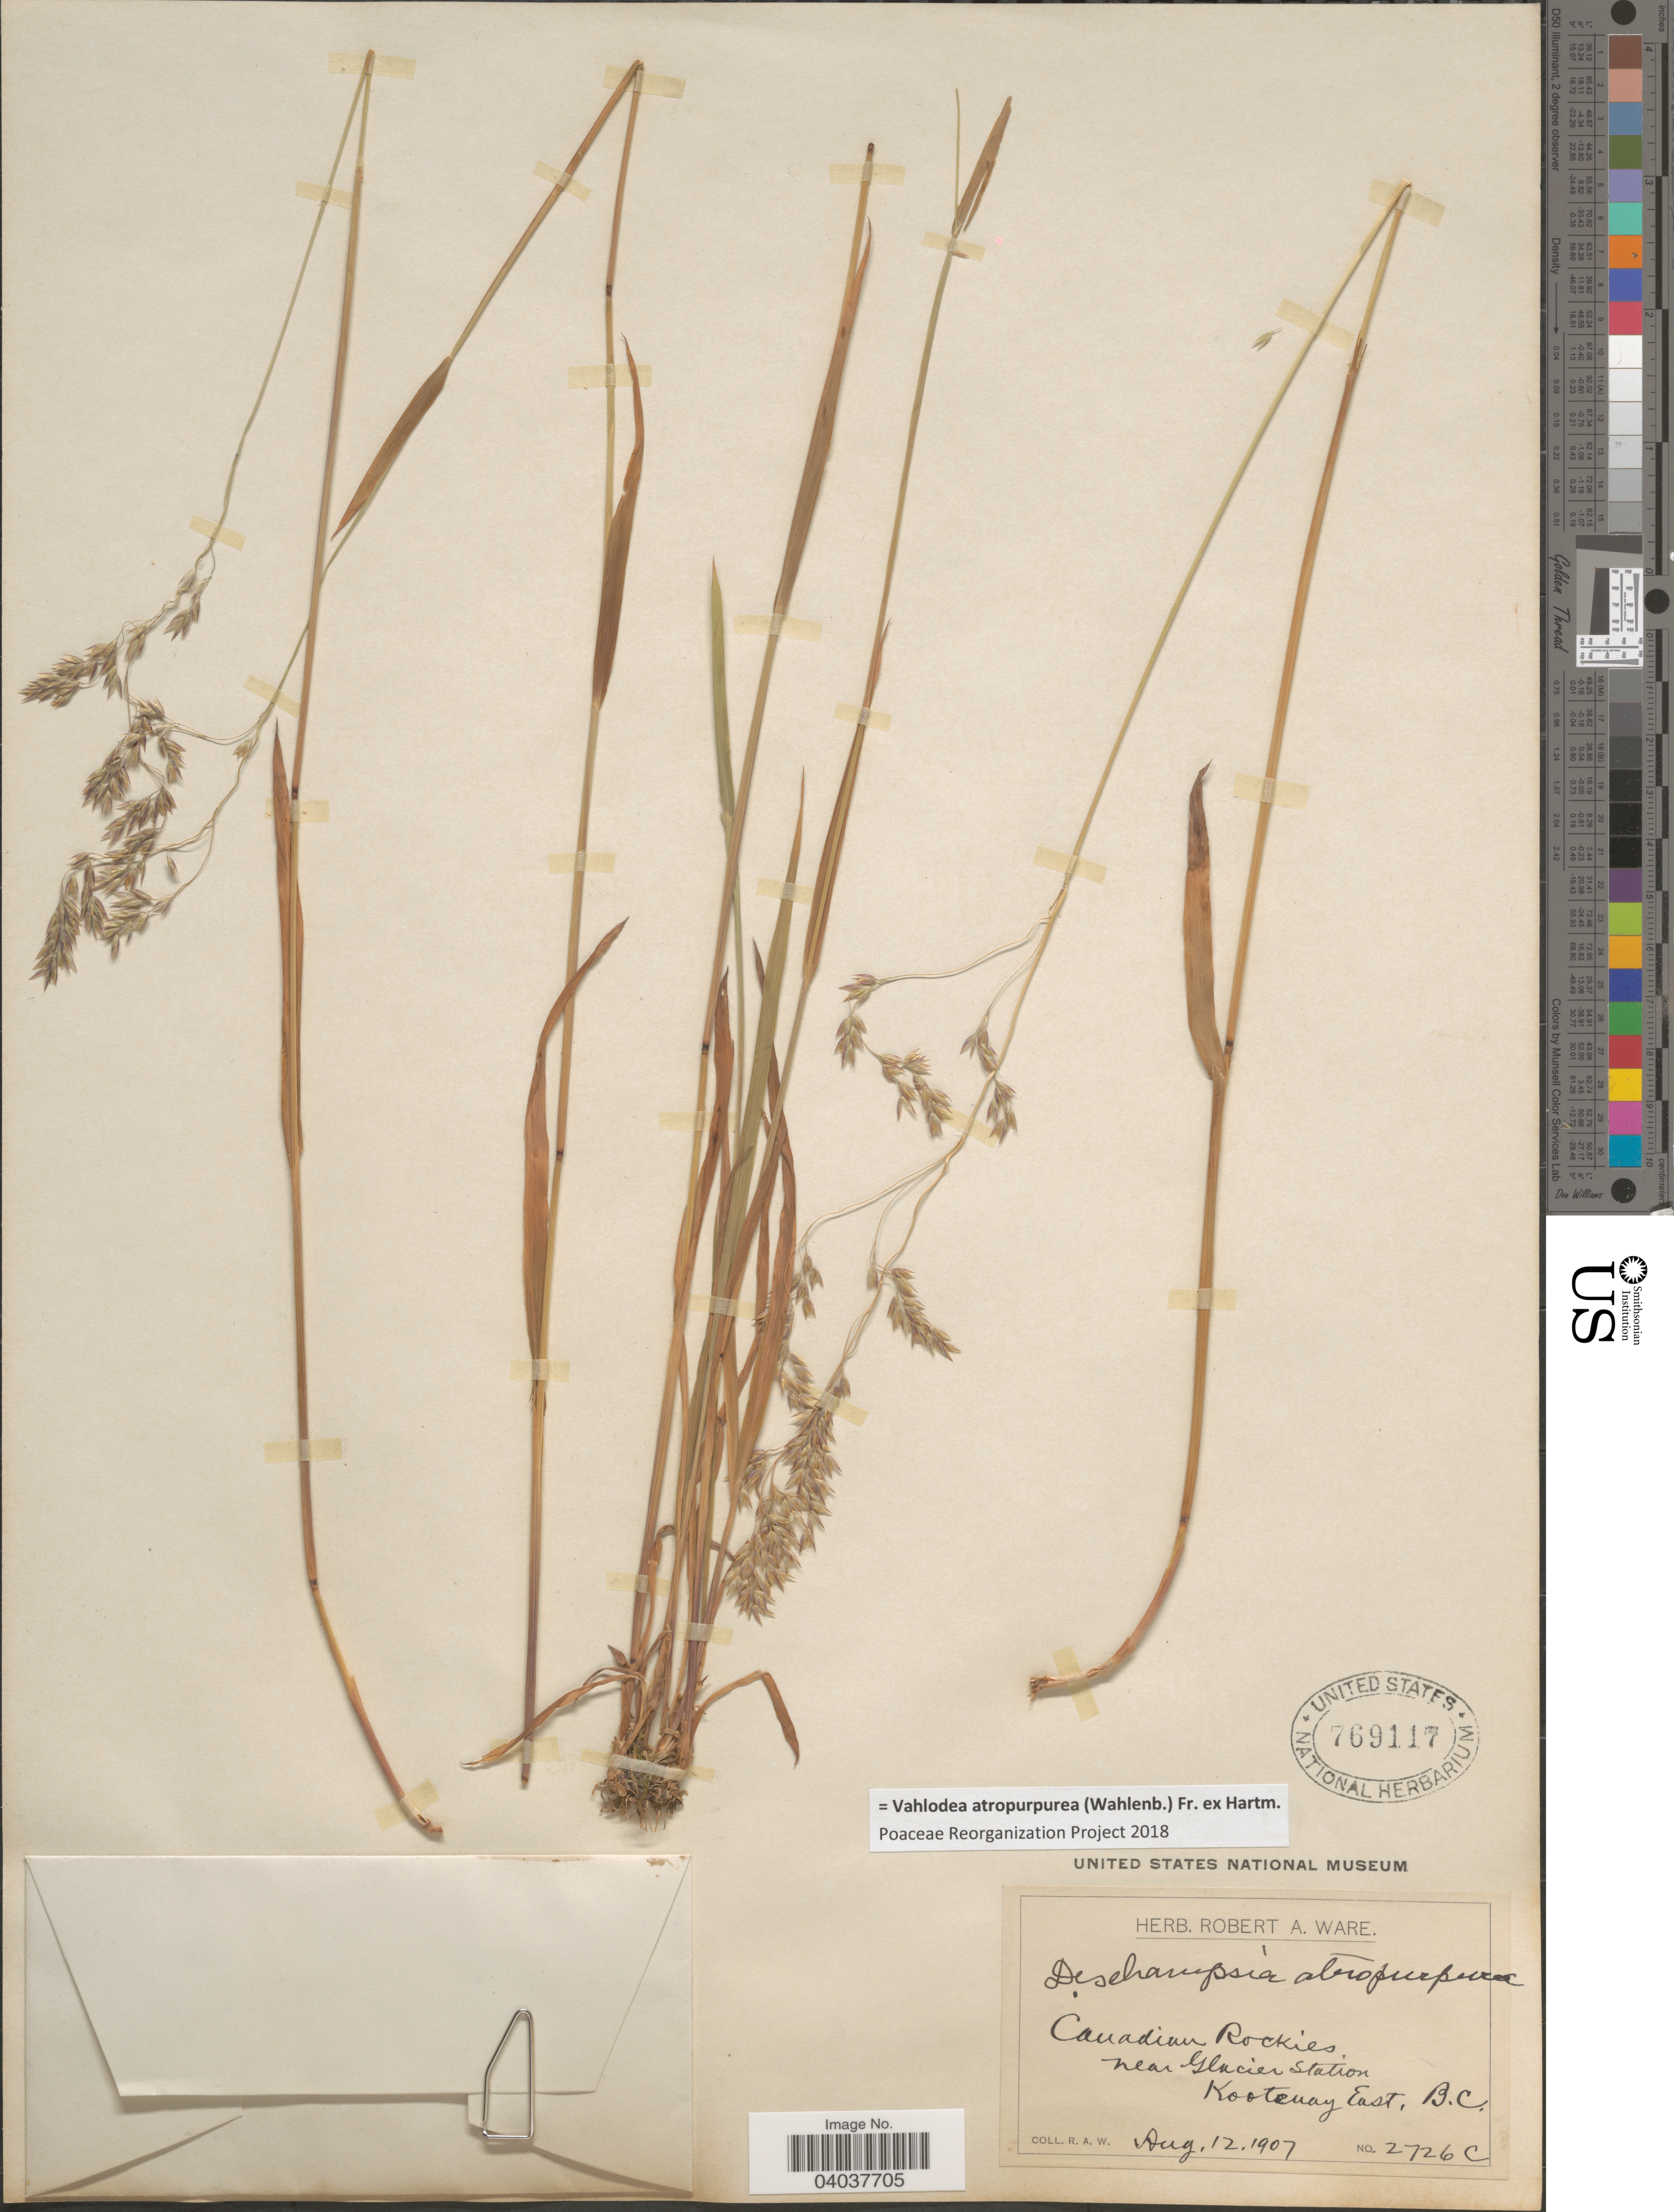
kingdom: Plantae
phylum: Tracheophyta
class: Liliopsida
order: Poales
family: Poaceae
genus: Vahlodea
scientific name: Vahlodea atropurpurea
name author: (Wahlenb.) Fr. ex Hartm.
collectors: R. Ware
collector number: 2726 C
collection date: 1907-08-12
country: Canada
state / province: British Columbia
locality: Canadian Rockies near Glacier Station. Kootenay East.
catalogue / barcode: US 769117